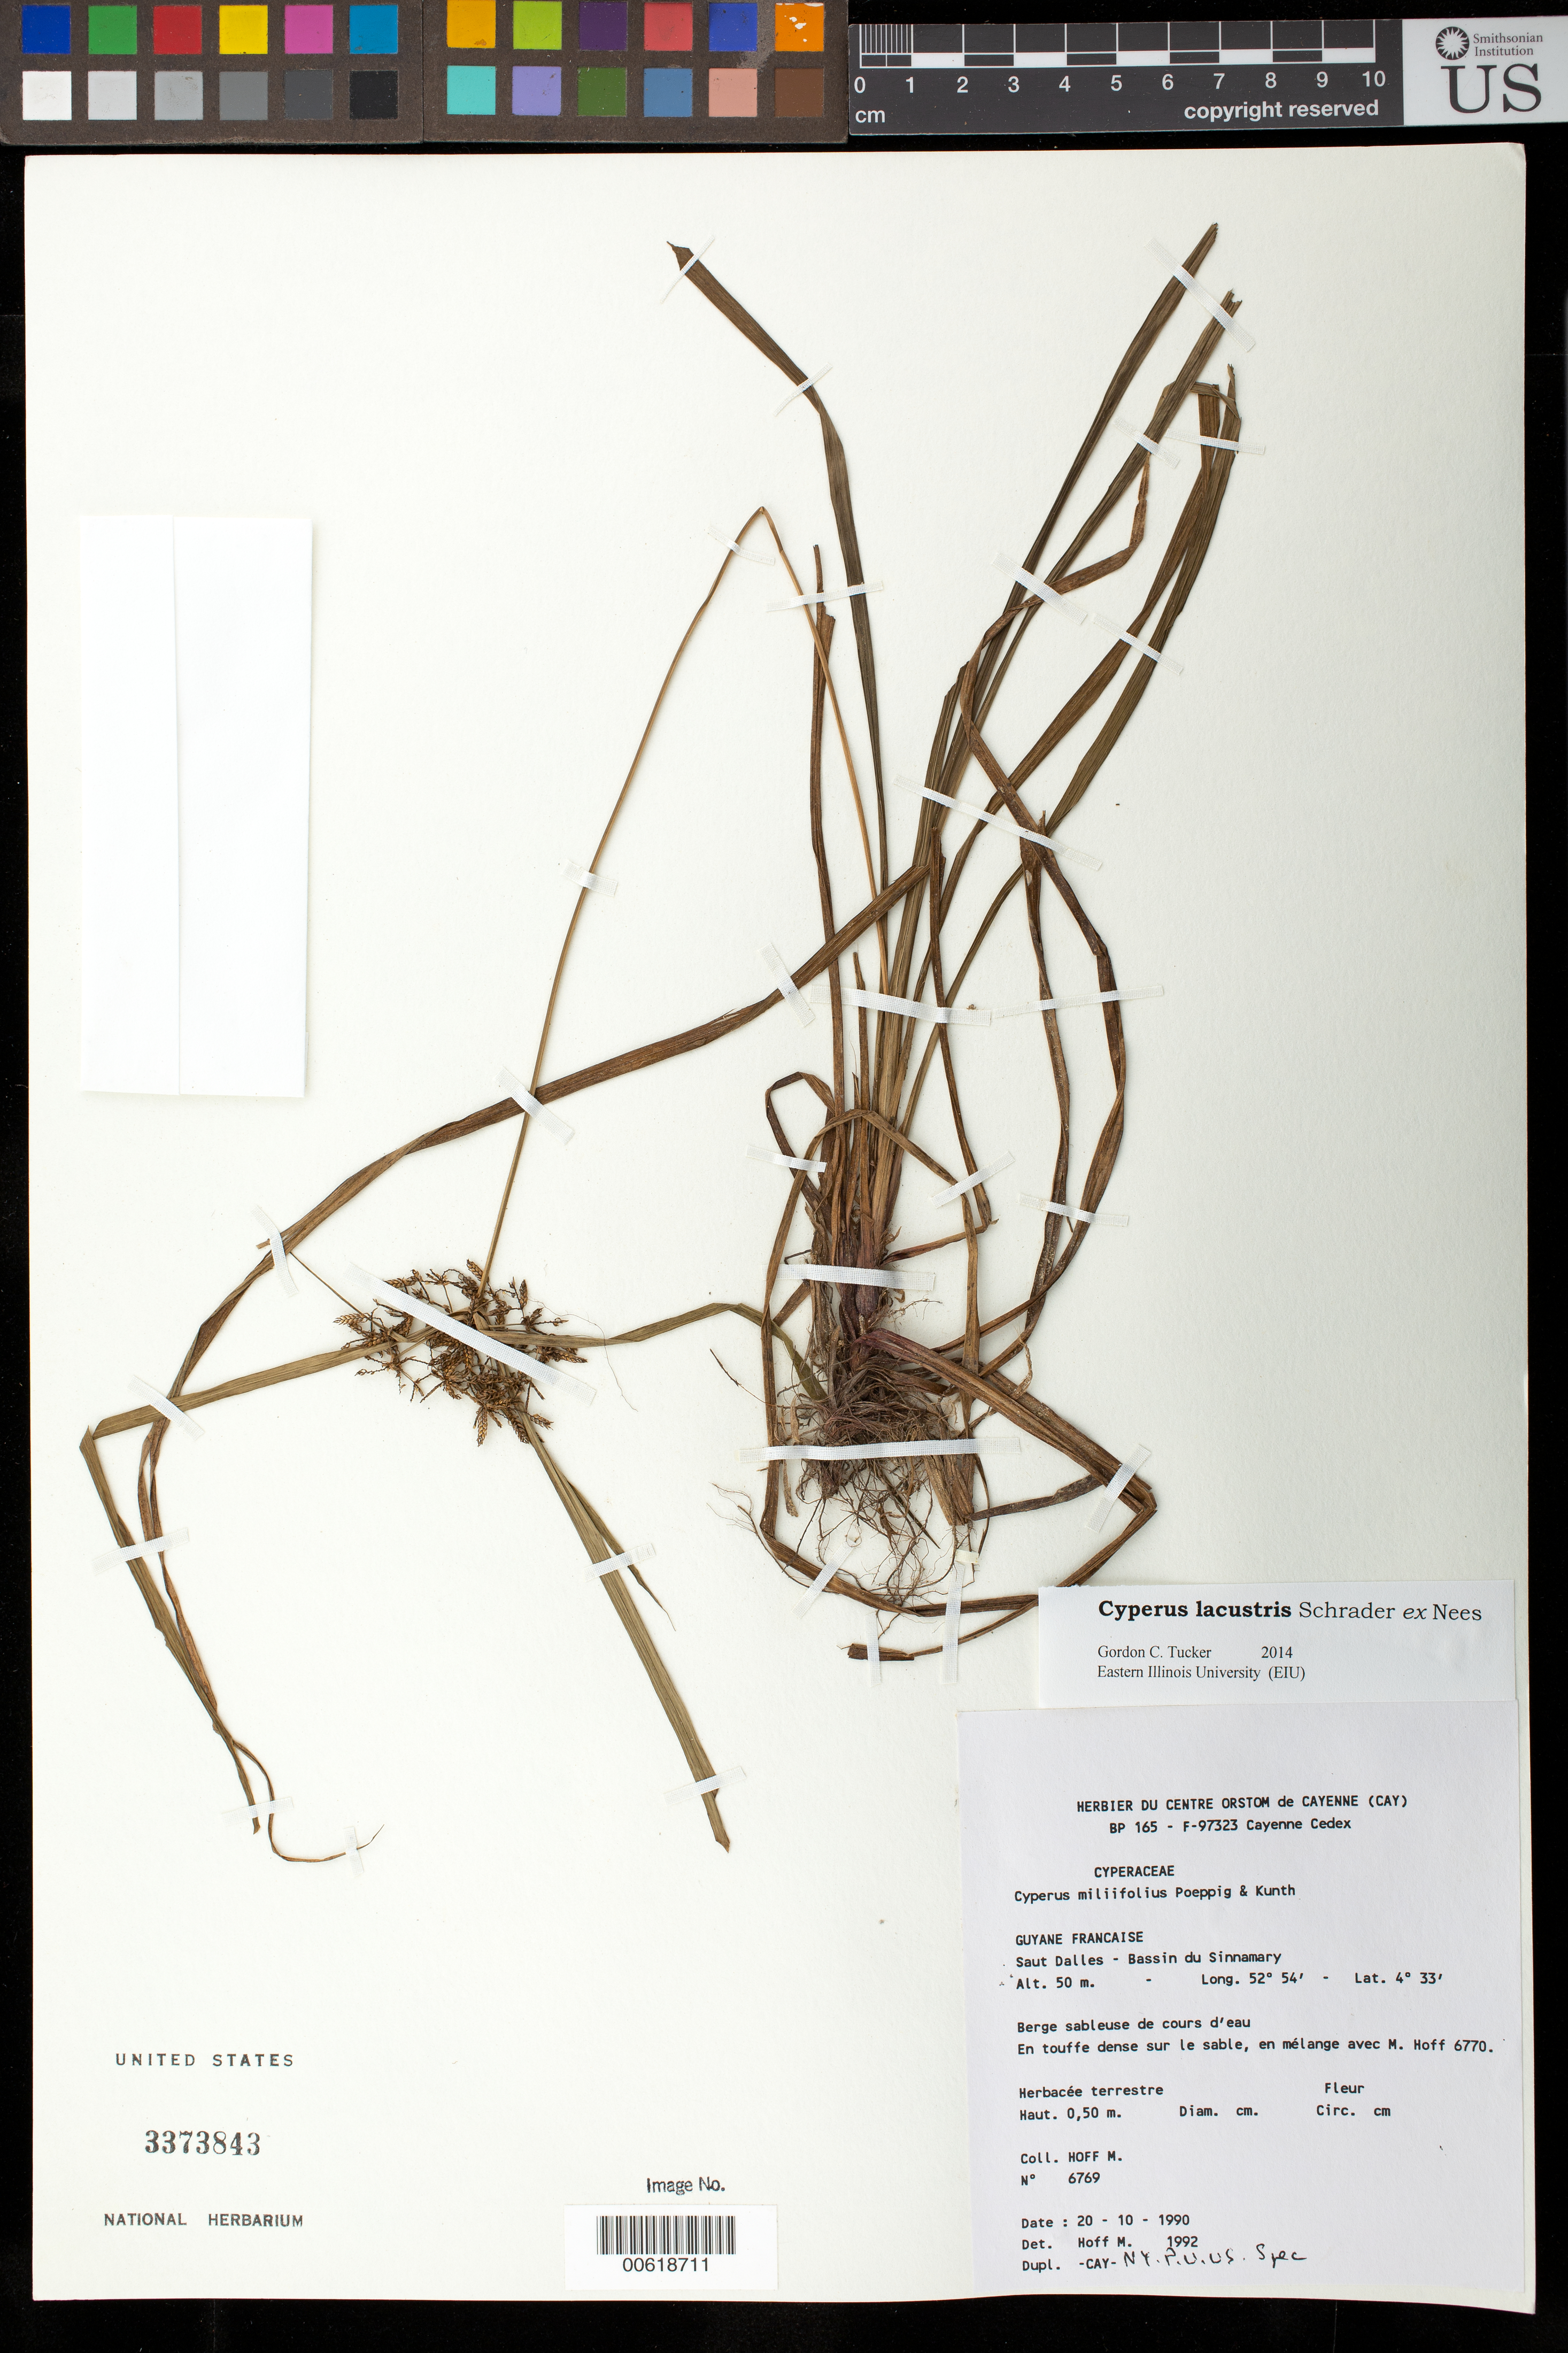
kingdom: Plantae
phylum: Tracheophyta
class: Liliopsida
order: Poales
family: Cyperaceae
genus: Cyperus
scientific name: Cyperus lacustris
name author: Schrad. ex Nees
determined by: Tucker, G. C.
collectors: M. Hoff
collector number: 6769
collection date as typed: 20-Oct-90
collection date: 1990-10-20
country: French Guiana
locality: Saut-Dalles, D.Z., Bassin du Sinnamary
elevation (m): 50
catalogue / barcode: US 3373843